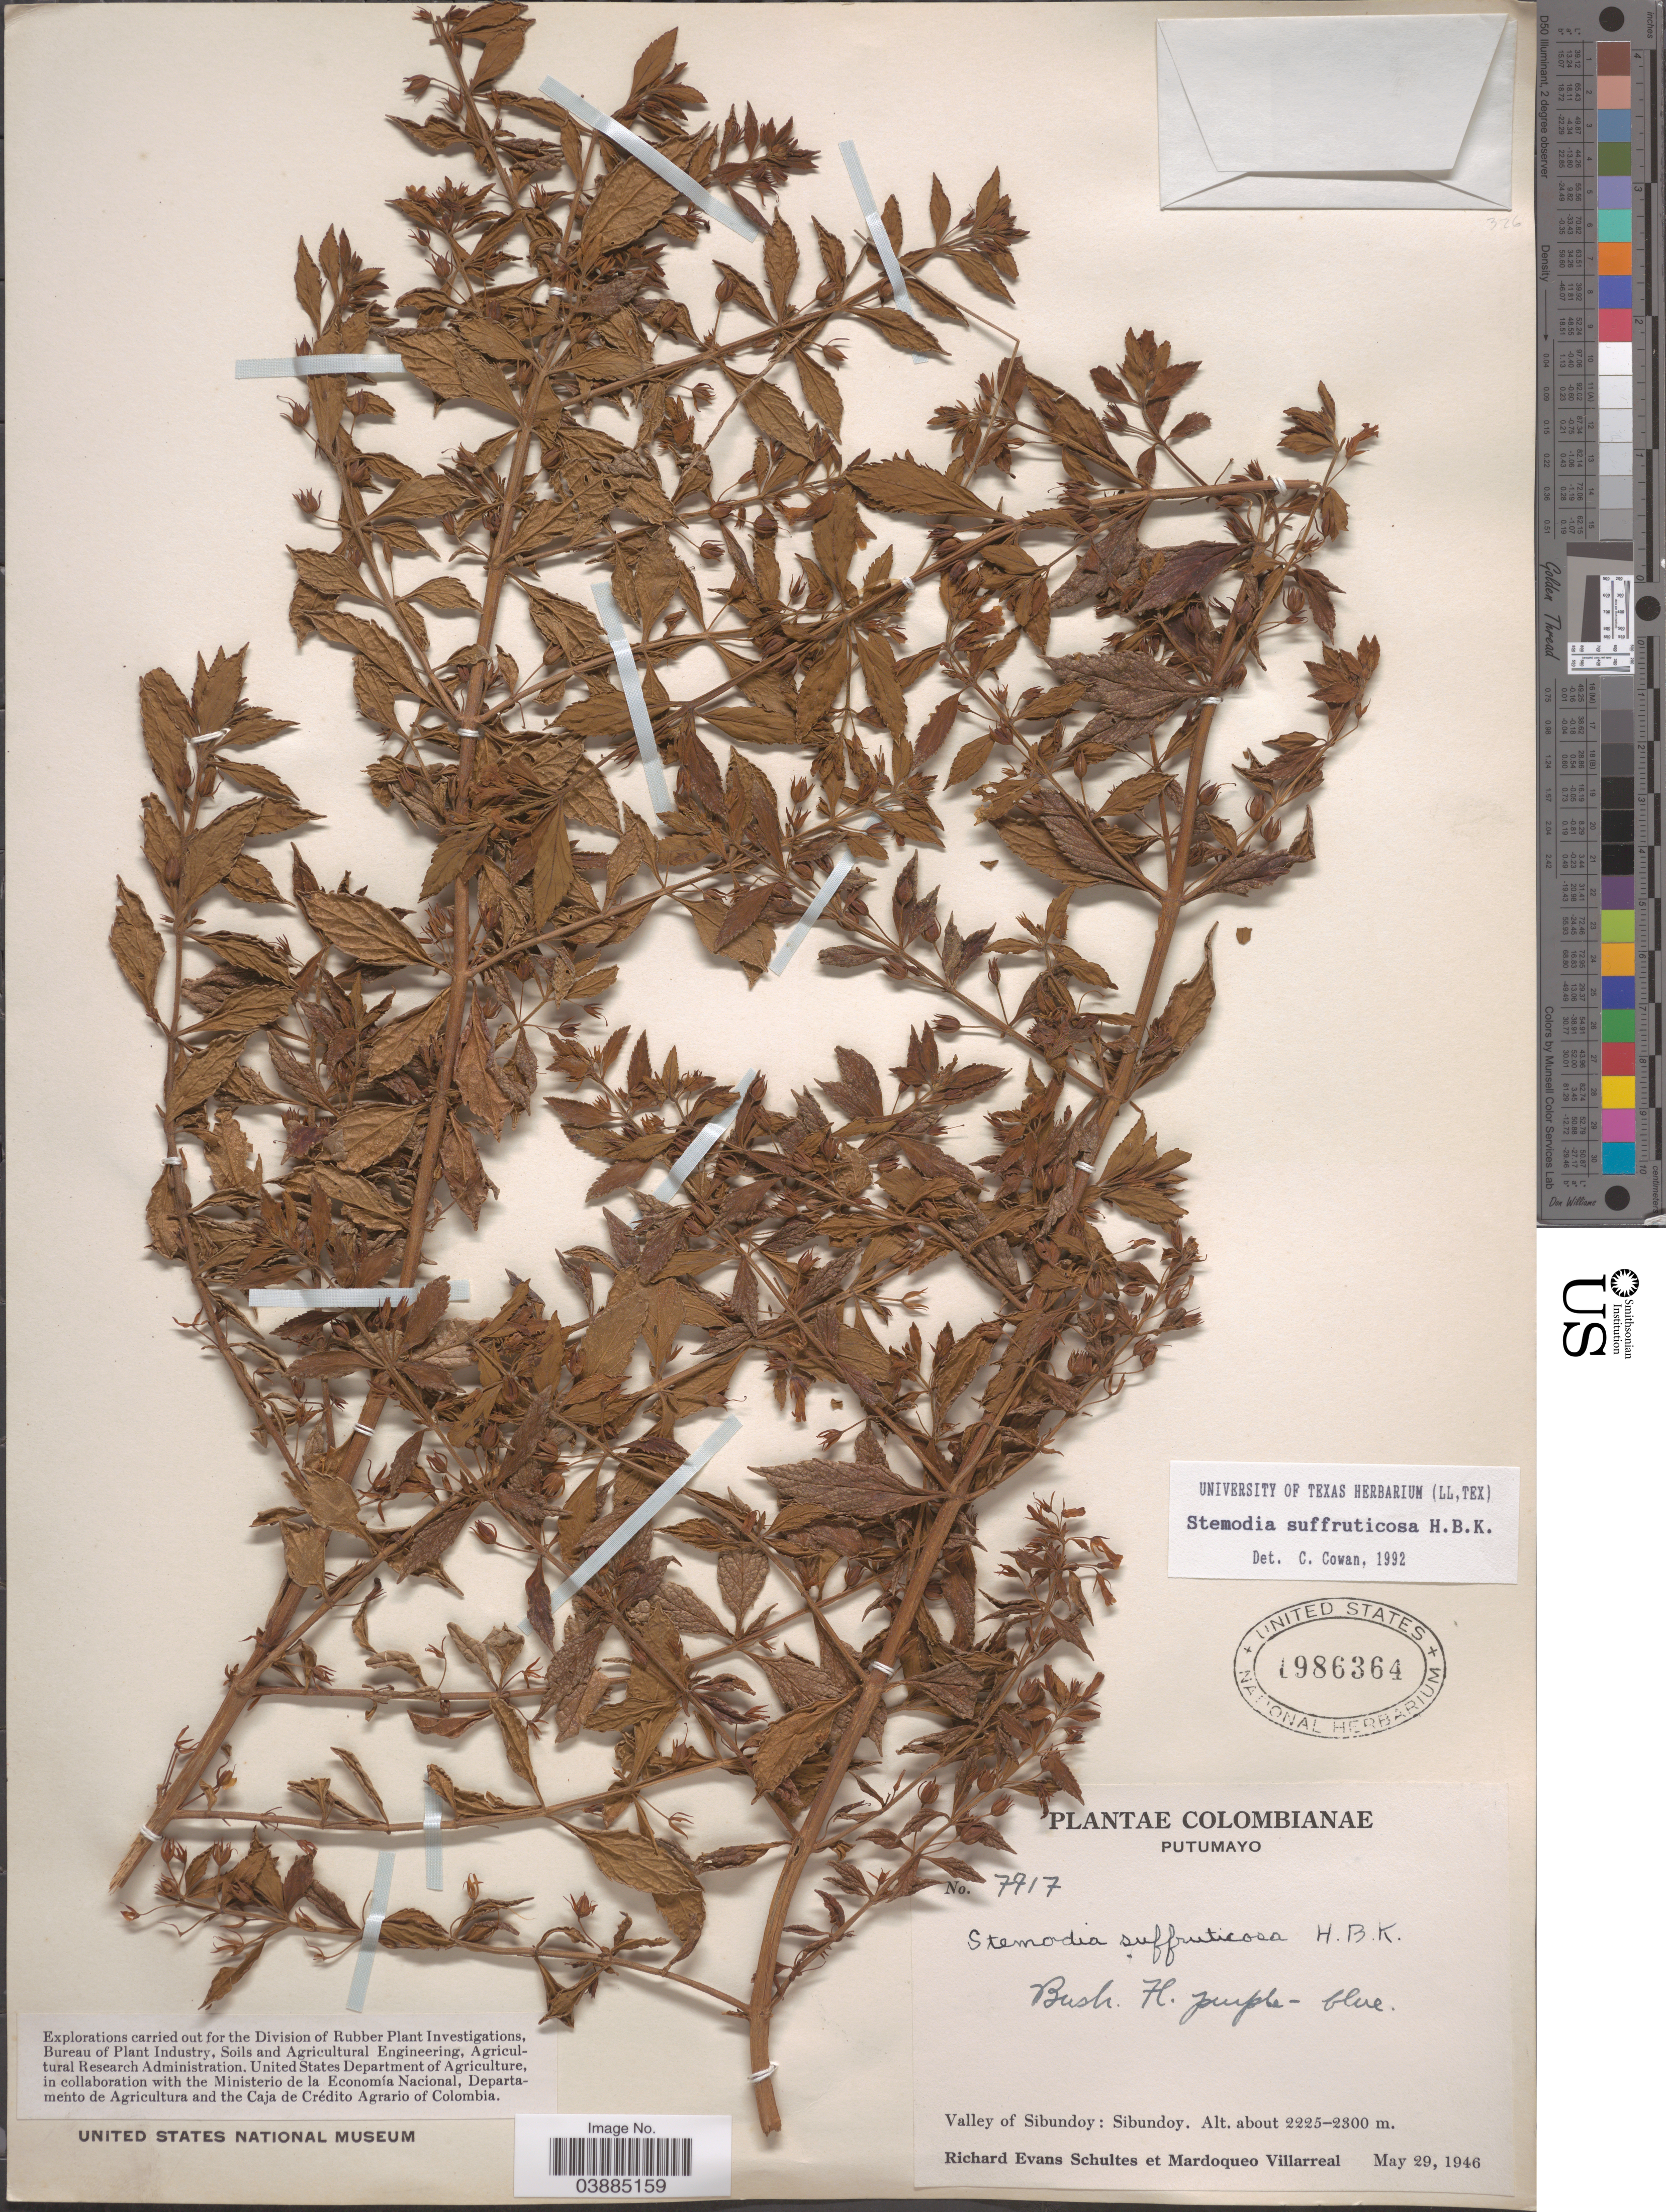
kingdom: Plantae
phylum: Tracheophyta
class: Magnoliopsida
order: Lamiales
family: Plantaginaceae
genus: Stemodia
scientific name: Stemodia suffruticosa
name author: Kunth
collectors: R. E. Schultes & M. Villarreal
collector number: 7717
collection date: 1946-05-29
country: Colombia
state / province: Putumayo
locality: Valley of Sibundoy: Sibundoy.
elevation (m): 2225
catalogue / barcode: US 1986364